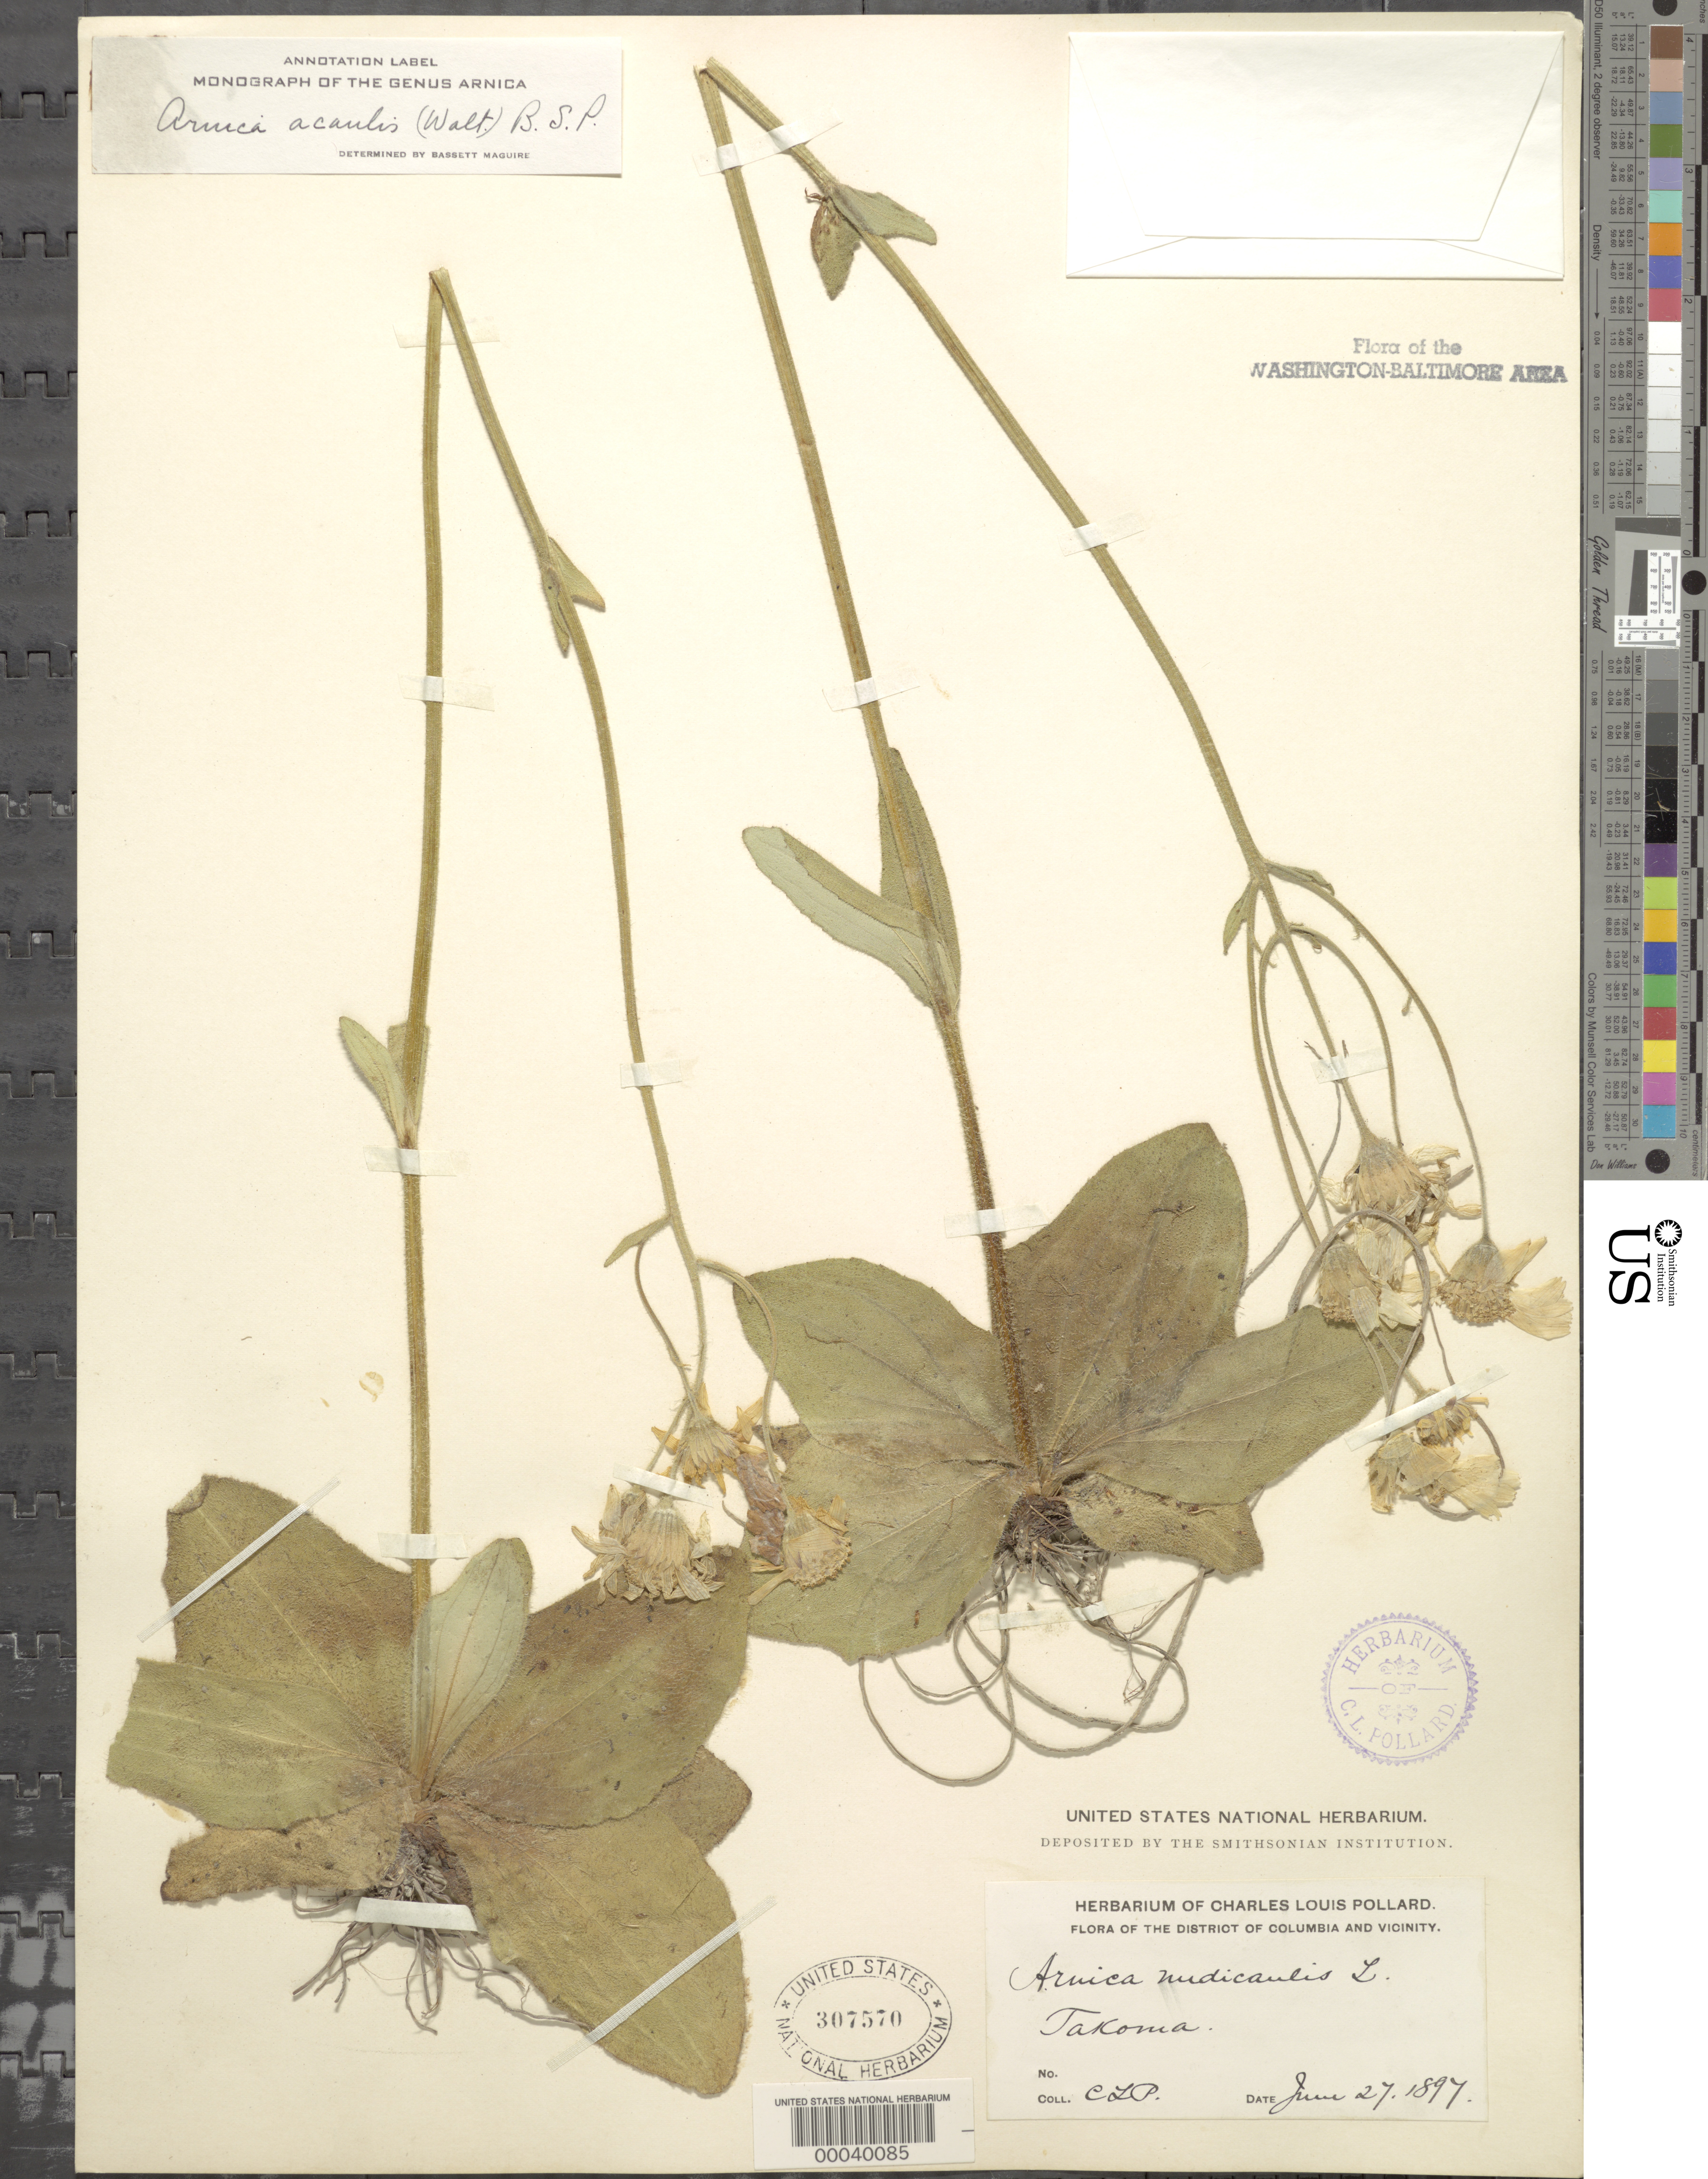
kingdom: Plantae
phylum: Tracheophyta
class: Magnoliopsida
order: Asterales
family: Asteraceae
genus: Arnica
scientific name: Arnica acaulis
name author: (Walter) Britton, Stearns & Poggenb.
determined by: Maguire, Bassett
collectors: C. L. Pollard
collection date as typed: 27 Jun 1897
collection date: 1897-06-27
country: United States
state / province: District of Columbia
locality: Takoma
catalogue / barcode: US 307570